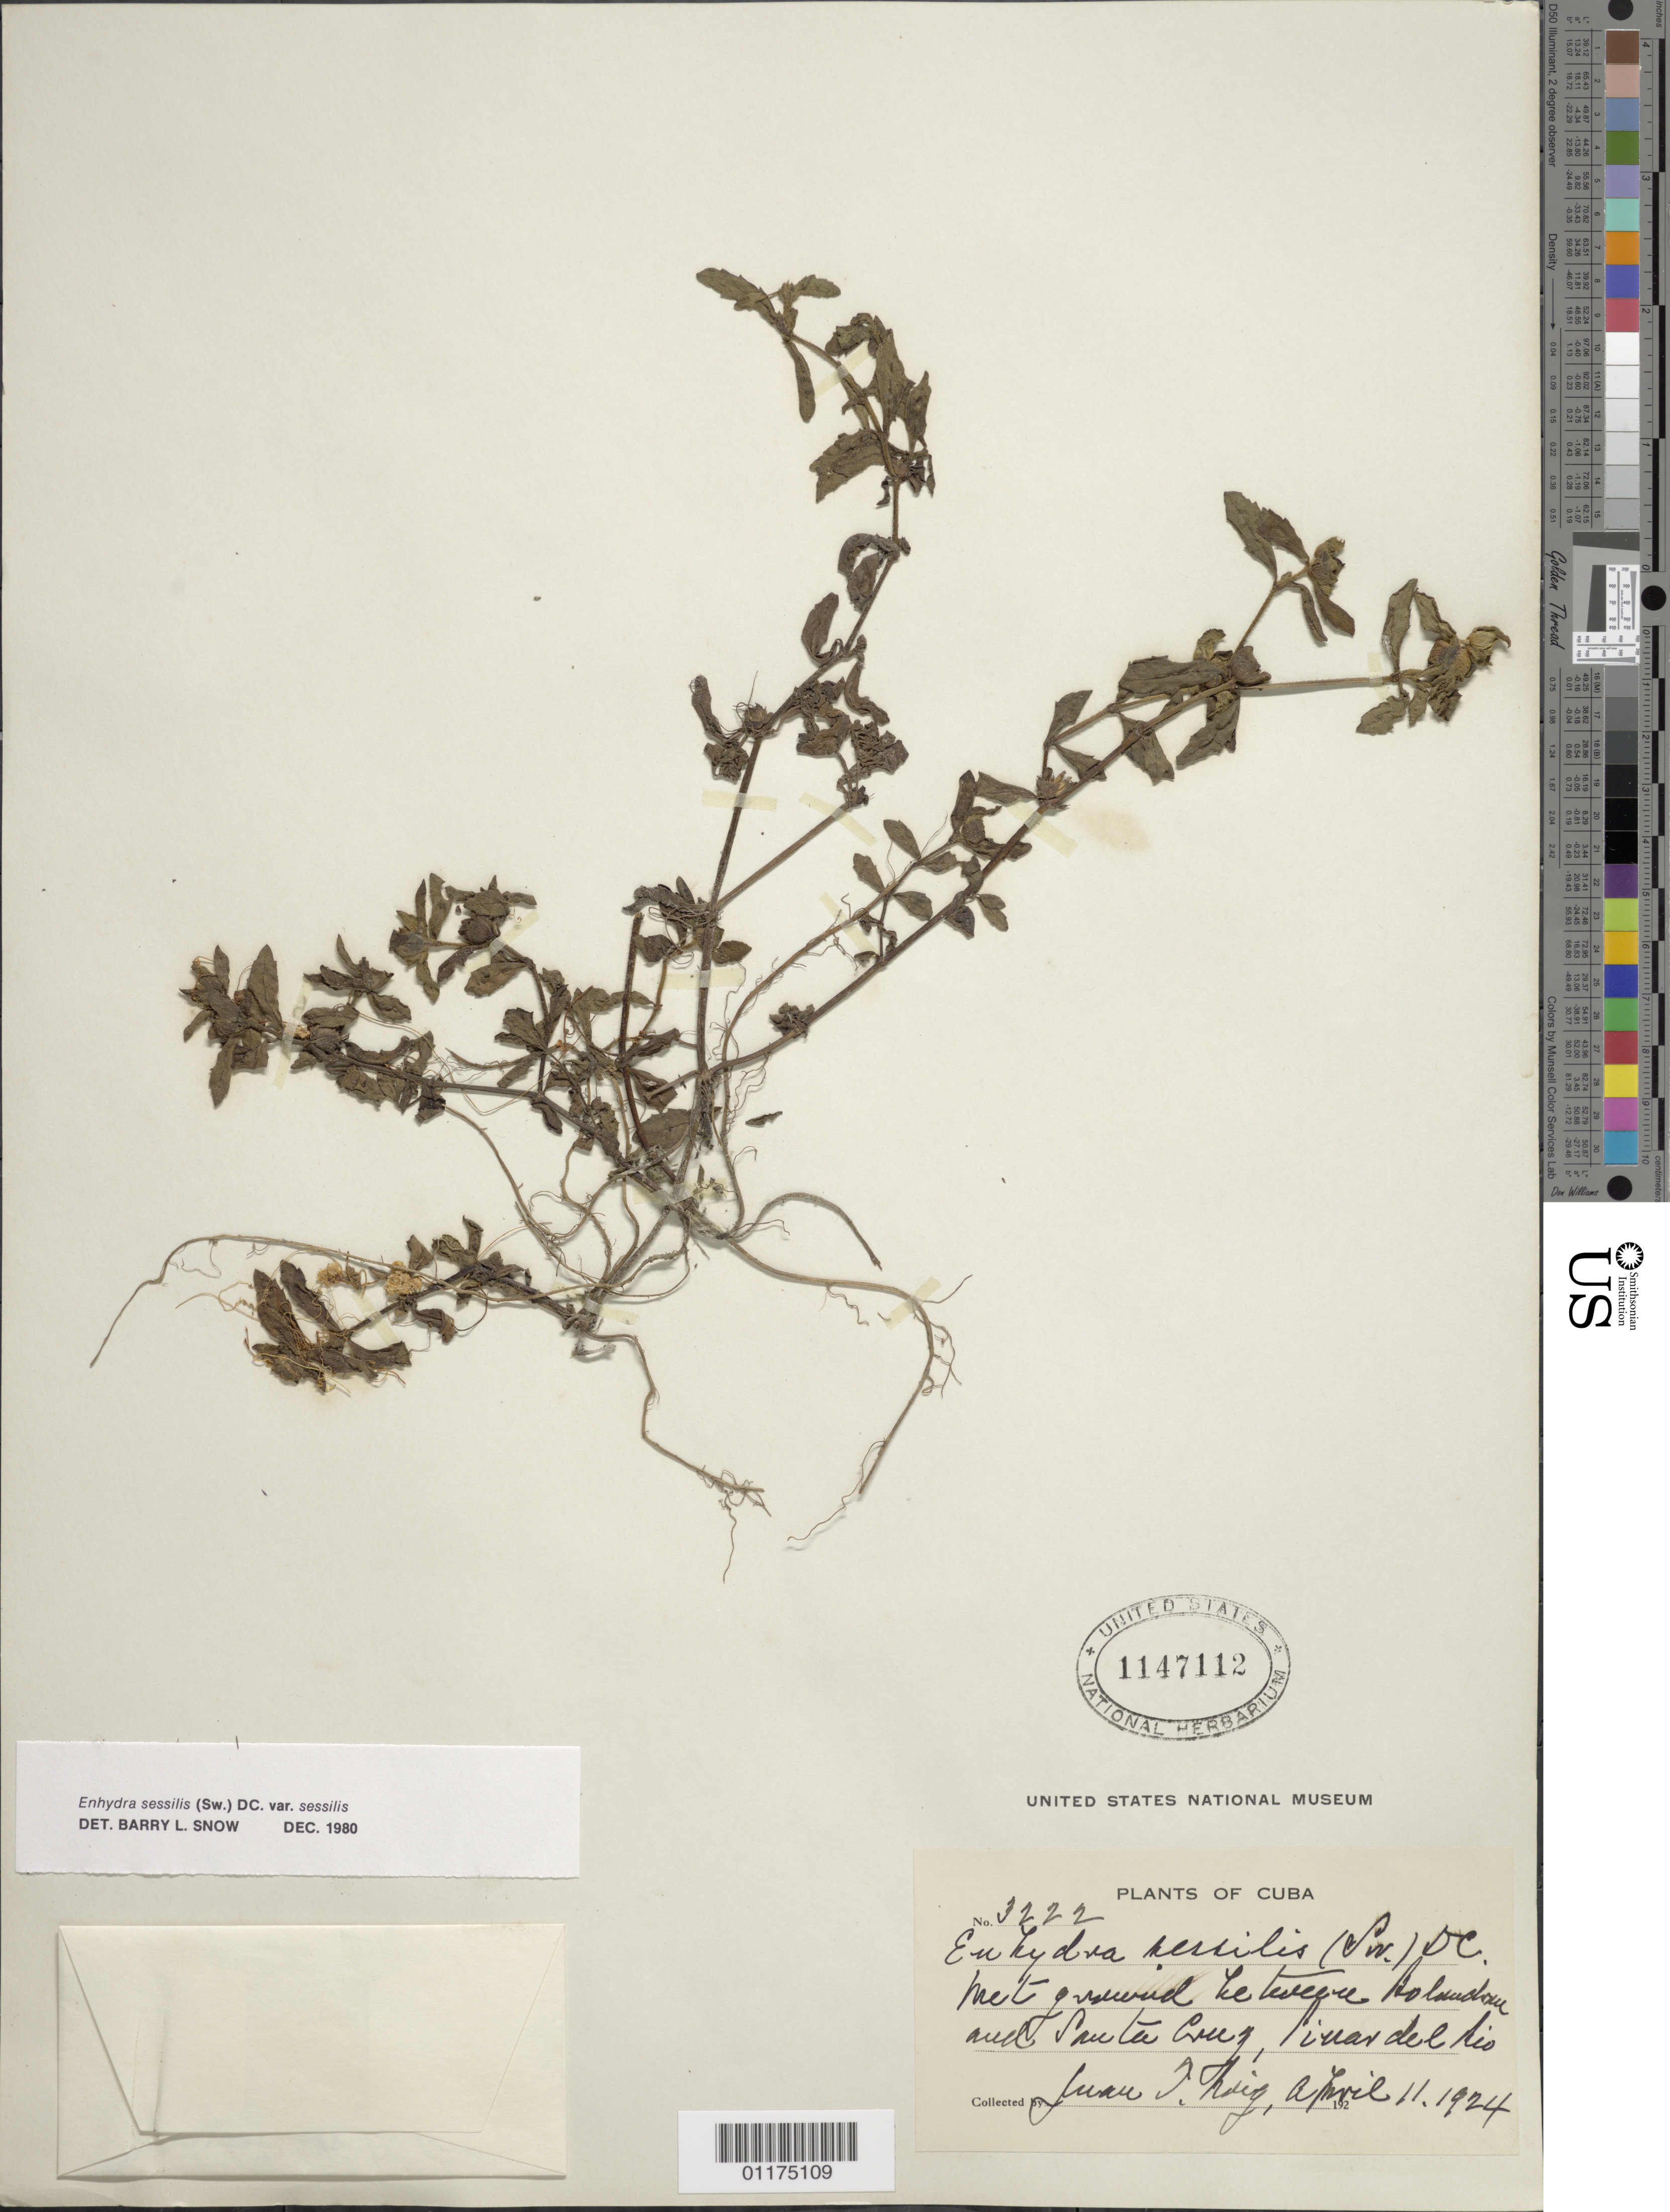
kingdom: Plantae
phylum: Tracheophyta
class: Magnoliopsida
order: Asterales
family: Asteraceae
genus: Enhydra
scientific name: Enhydra sessilis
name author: (Sw.) DC.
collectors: J. Roig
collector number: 3222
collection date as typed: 11 Apr 1924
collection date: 1924-04-11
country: Cuba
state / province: Pinar del Rio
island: Cuba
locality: -- and Santa Cruz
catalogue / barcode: US 1147112